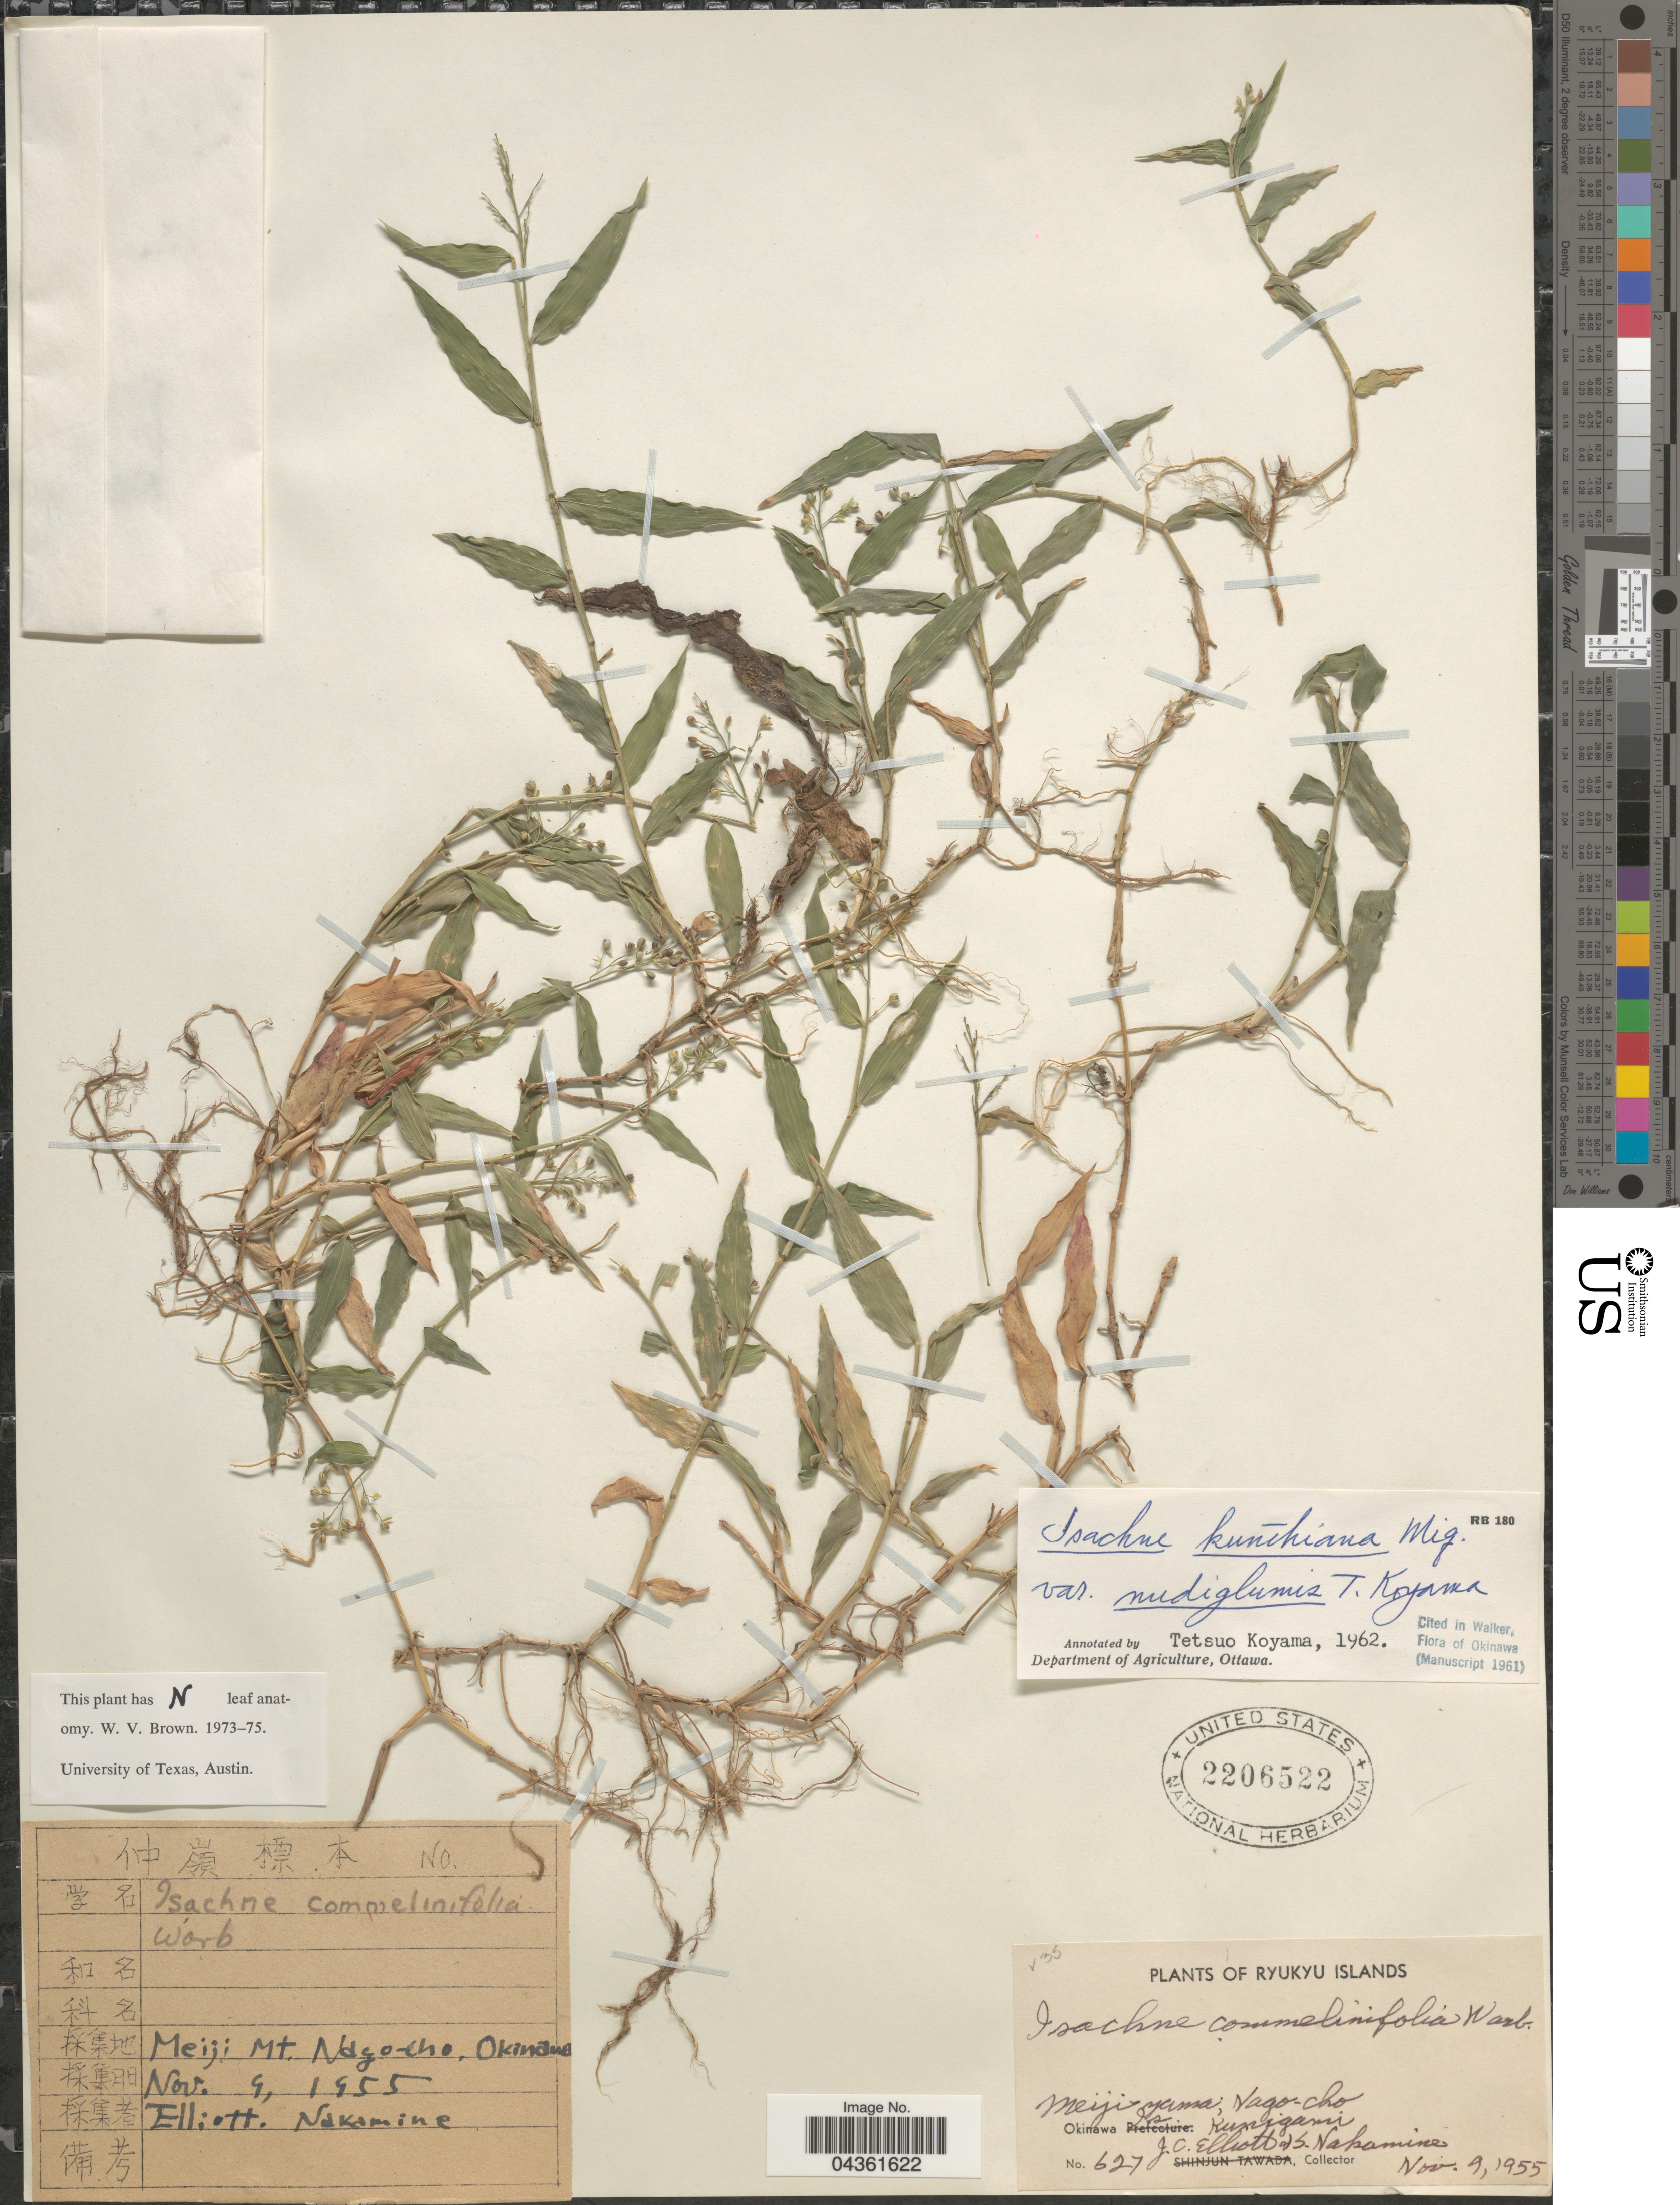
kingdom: Plantae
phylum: Tracheophyta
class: Liliopsida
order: Poales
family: Poaceae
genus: Isachne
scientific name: Isachne kunthiana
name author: (Wight & Arn. ex Steud.) Miq.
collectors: J. C. Elliott & S. Nakamine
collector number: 627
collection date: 1955-11-09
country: Japan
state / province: Okinawa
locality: Ryukyu Islands. Meiji Mt. Nago-cho. Okinawa.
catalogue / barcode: US 2206522